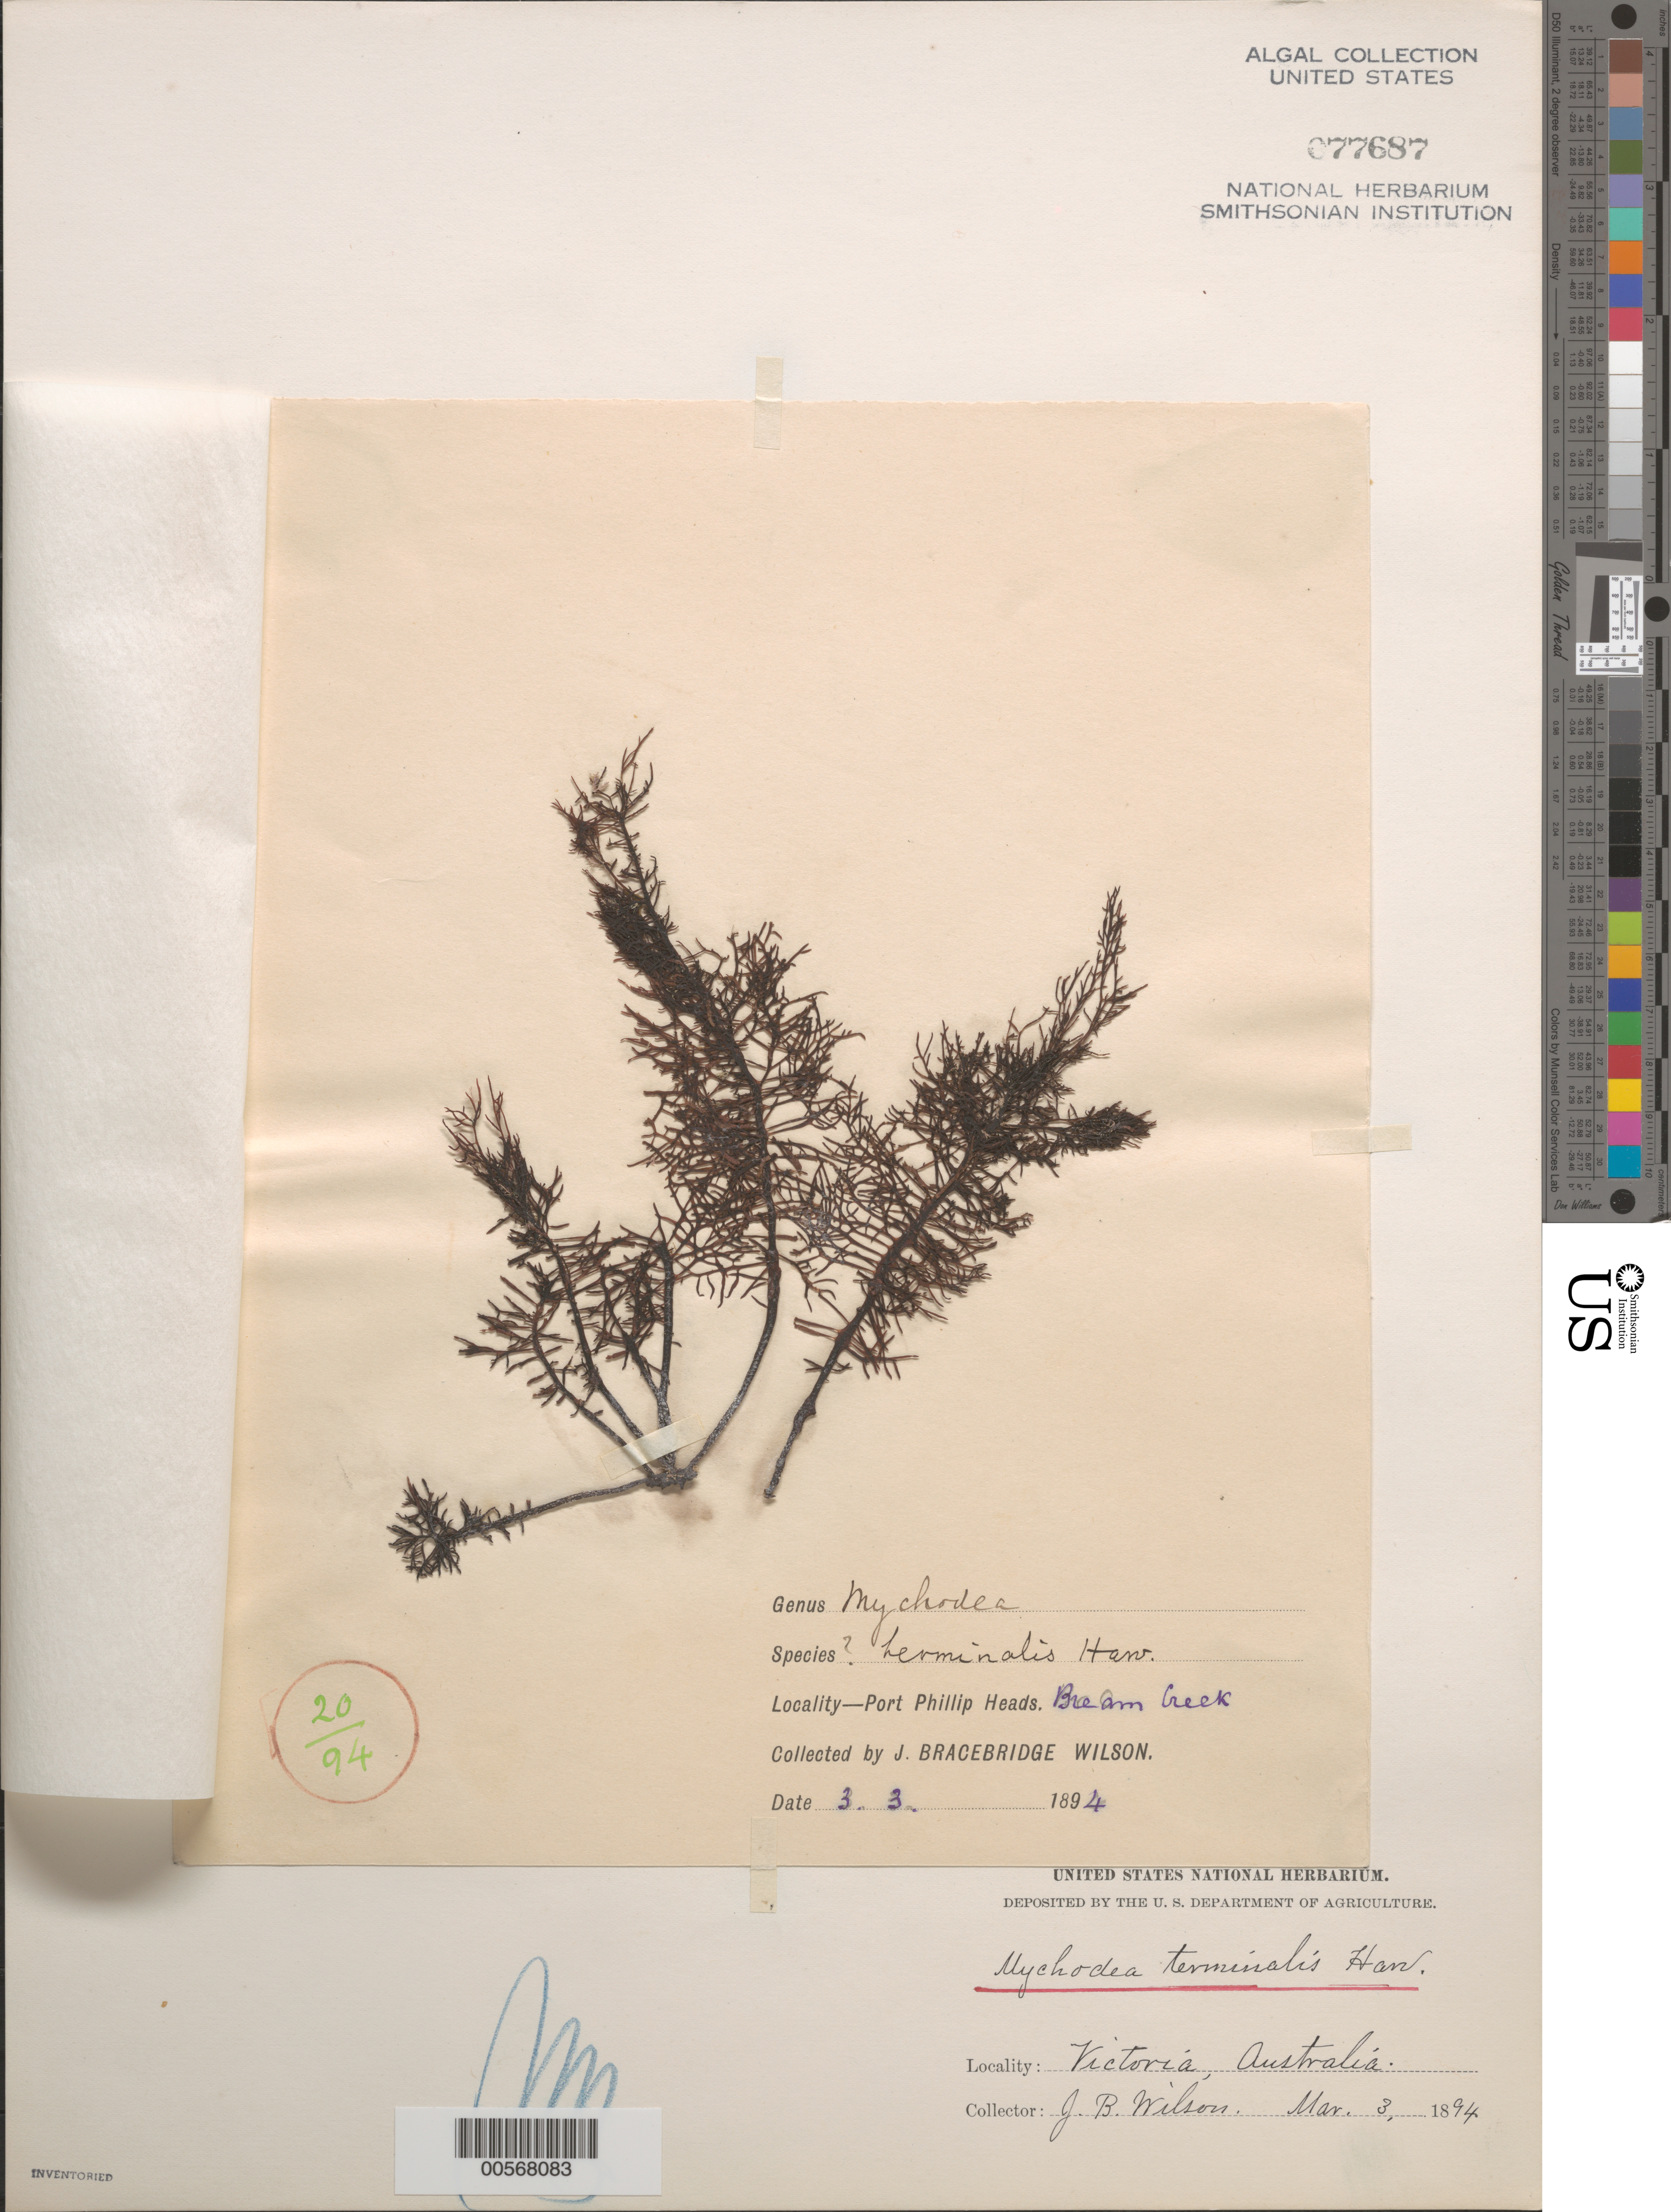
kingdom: Plantae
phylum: Rhodophyta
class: Florideophyceae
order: Gigartinales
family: Mychodeaceae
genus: Mychodea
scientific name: Mychodea terminalis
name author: Harv.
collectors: J. B. Wilson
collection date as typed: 03 Mar 1894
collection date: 1894-03-03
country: Australia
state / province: Victoria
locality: Bream creek, near port phillip heads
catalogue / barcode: US 77687